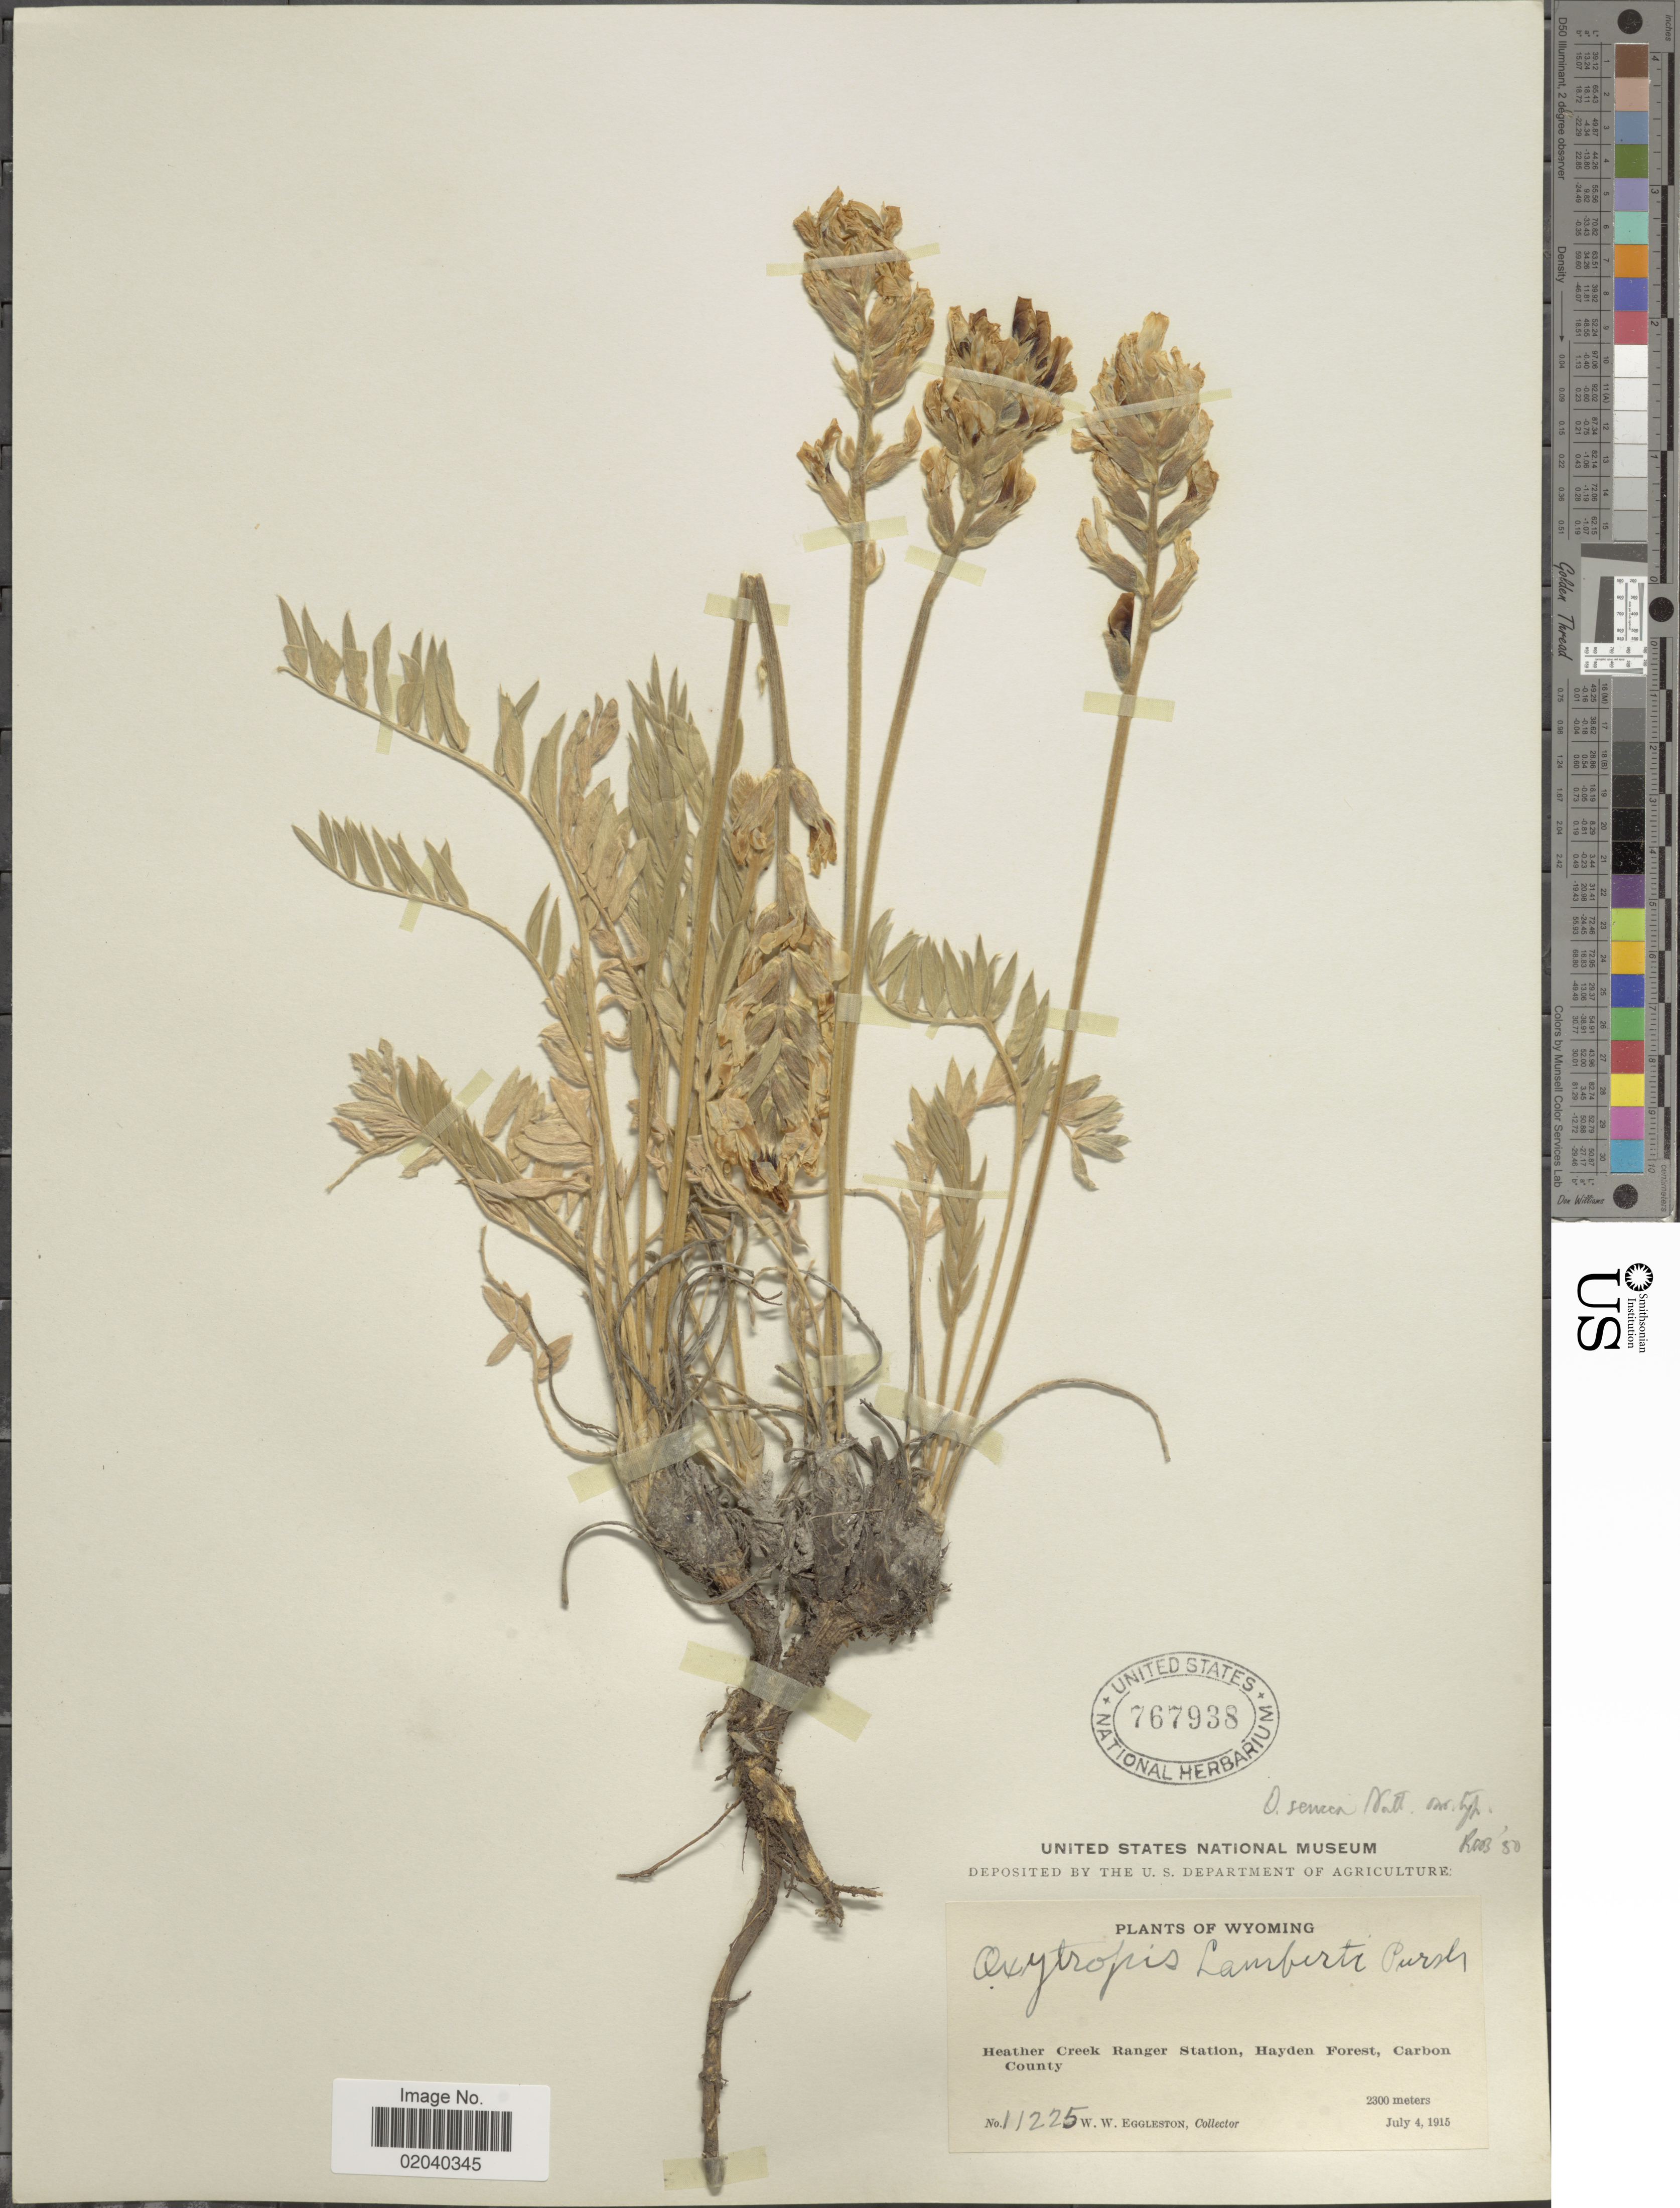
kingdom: Plantae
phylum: Tracheophyta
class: Magnoliopsida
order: Fabales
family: Fabaceae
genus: Oxytropis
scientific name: Oxytropis sericea var. sericea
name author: Nutt.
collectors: W. W. Eggleston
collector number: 11225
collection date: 1915-07-04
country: United States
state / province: Wyoming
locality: Heather Creek Ranger Station, Hayden Forest, Carbon County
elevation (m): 2300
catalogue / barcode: US 767938